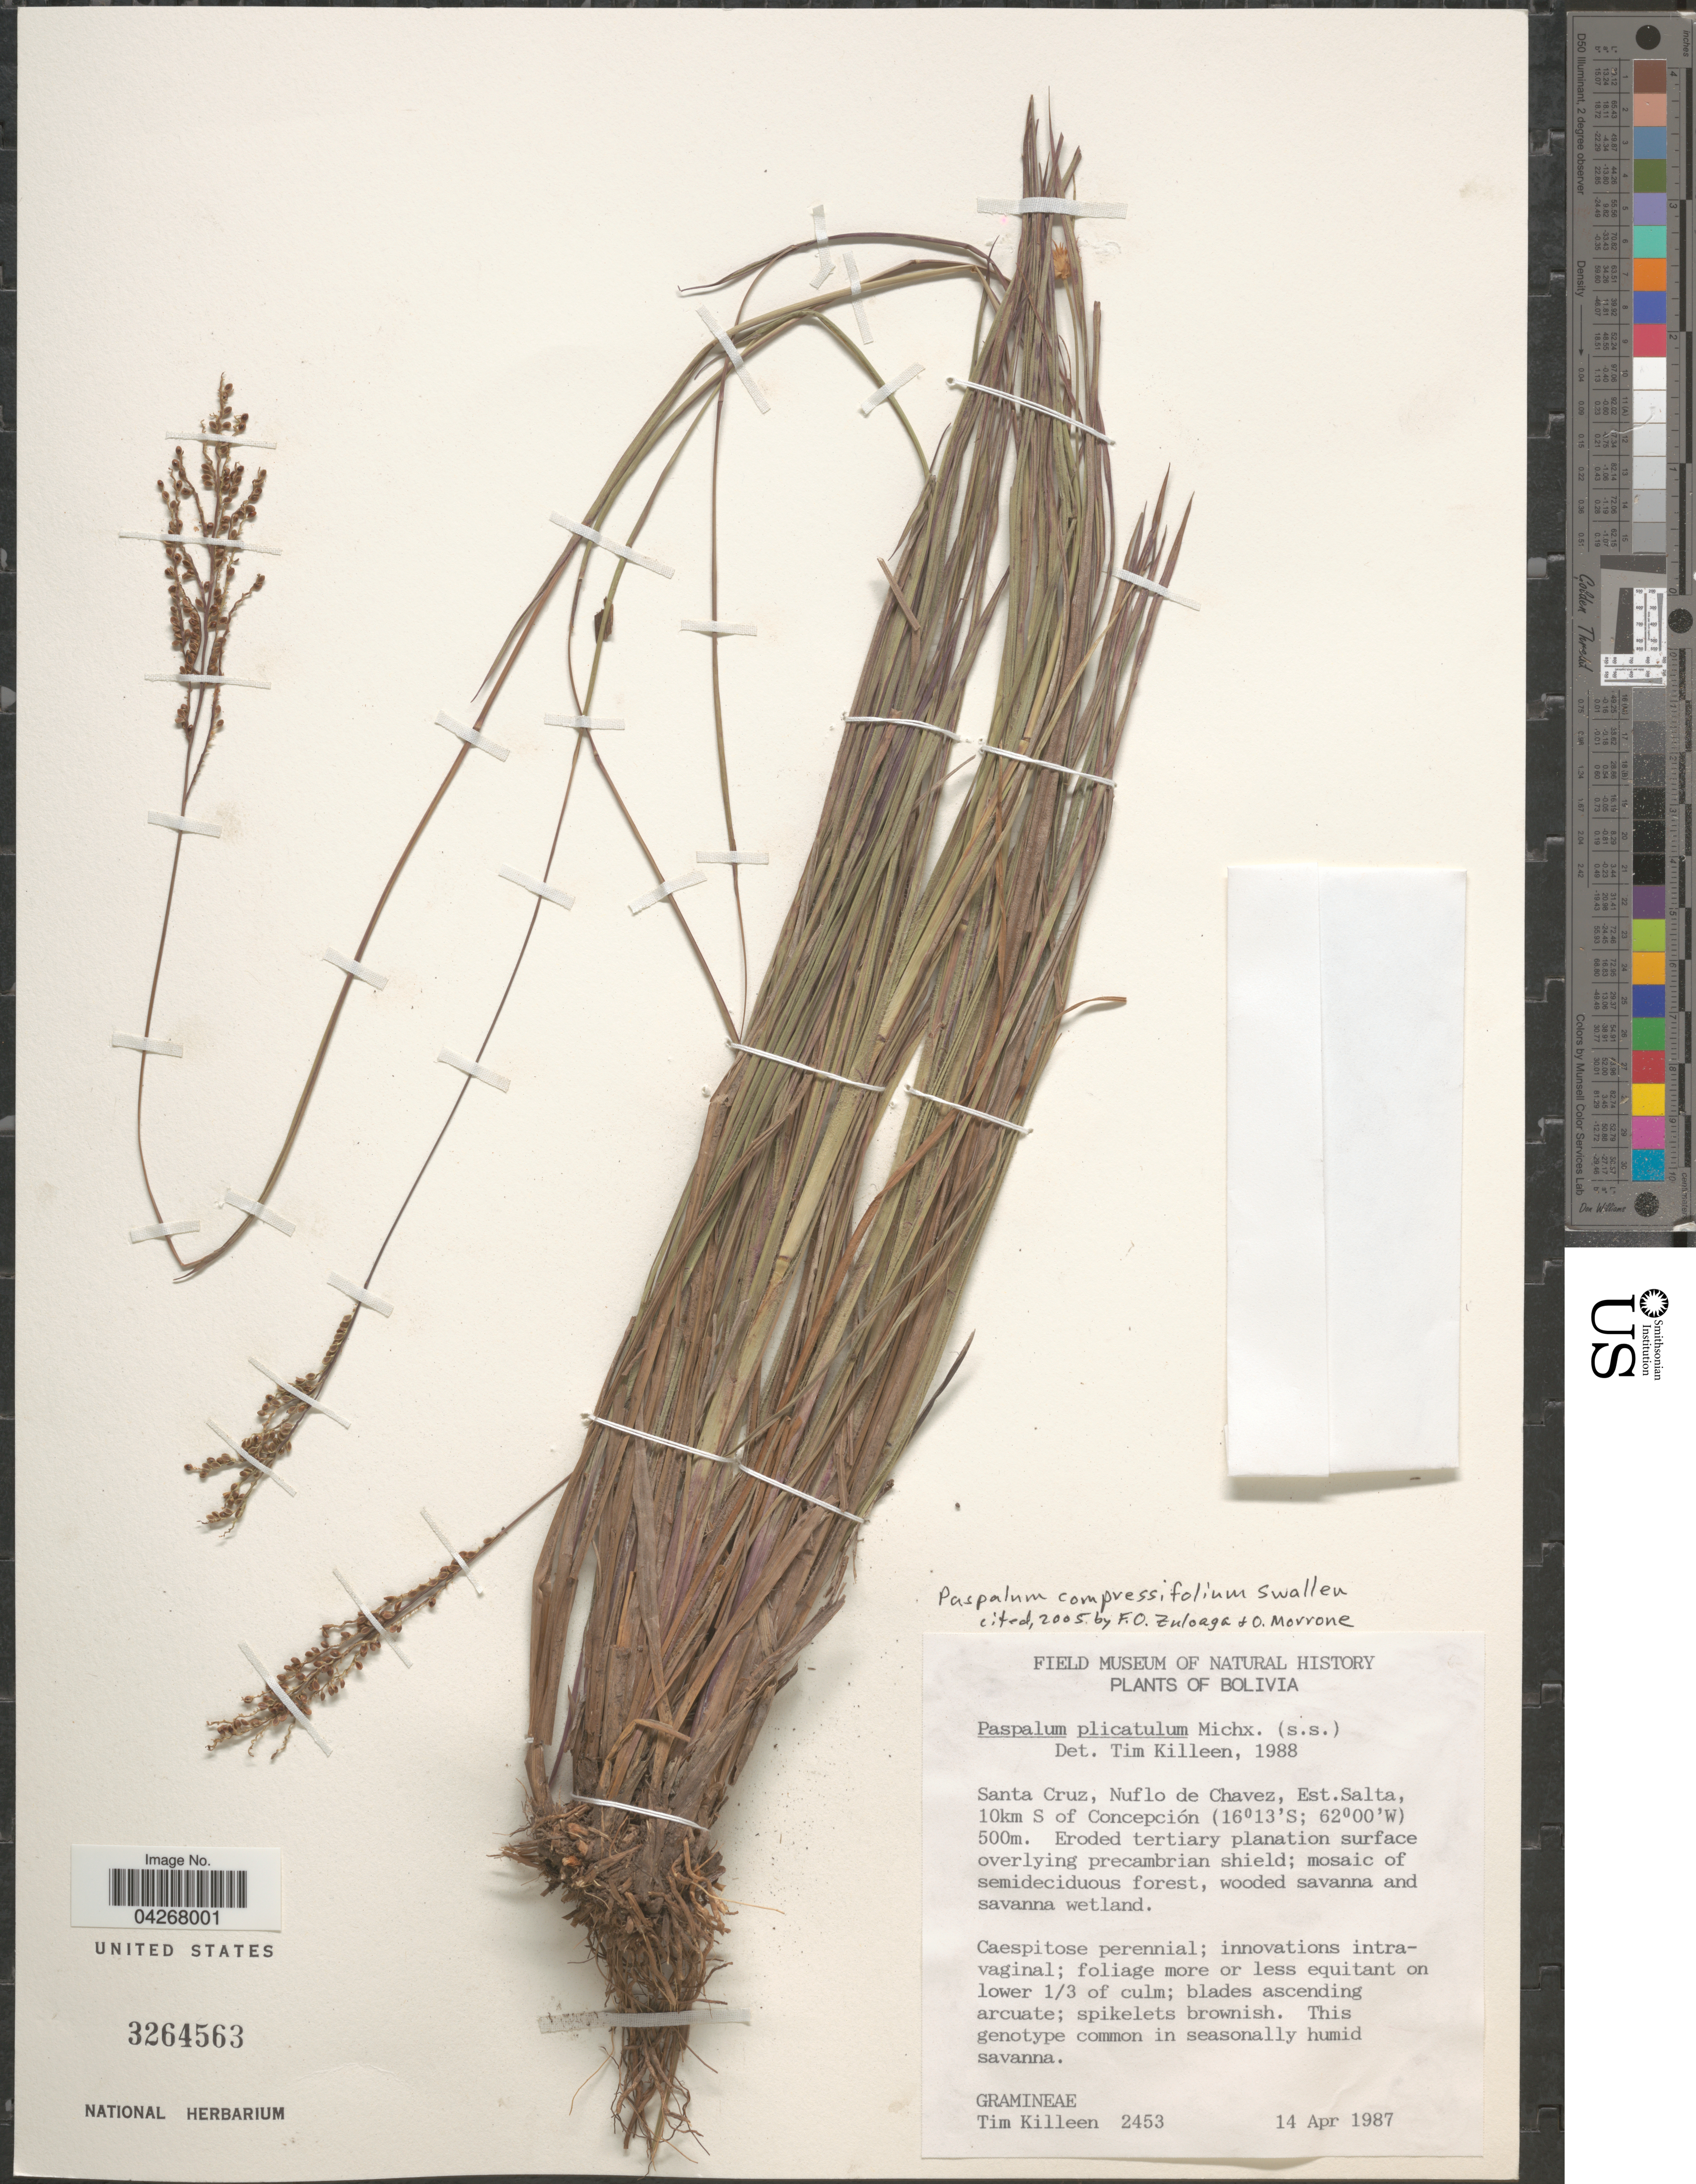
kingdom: Plantae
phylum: Tracheophyta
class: Liliopsida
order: Poales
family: Poaceae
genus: Paspalum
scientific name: Paspalum compressifolium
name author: Swallen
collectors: T. J. Killeen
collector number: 2453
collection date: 1987-04-14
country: Bolivia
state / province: Santa Cruz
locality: Nuflo de Chavez, Est. Salta, 10km S of Concepción.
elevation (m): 500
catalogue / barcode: US 3264563